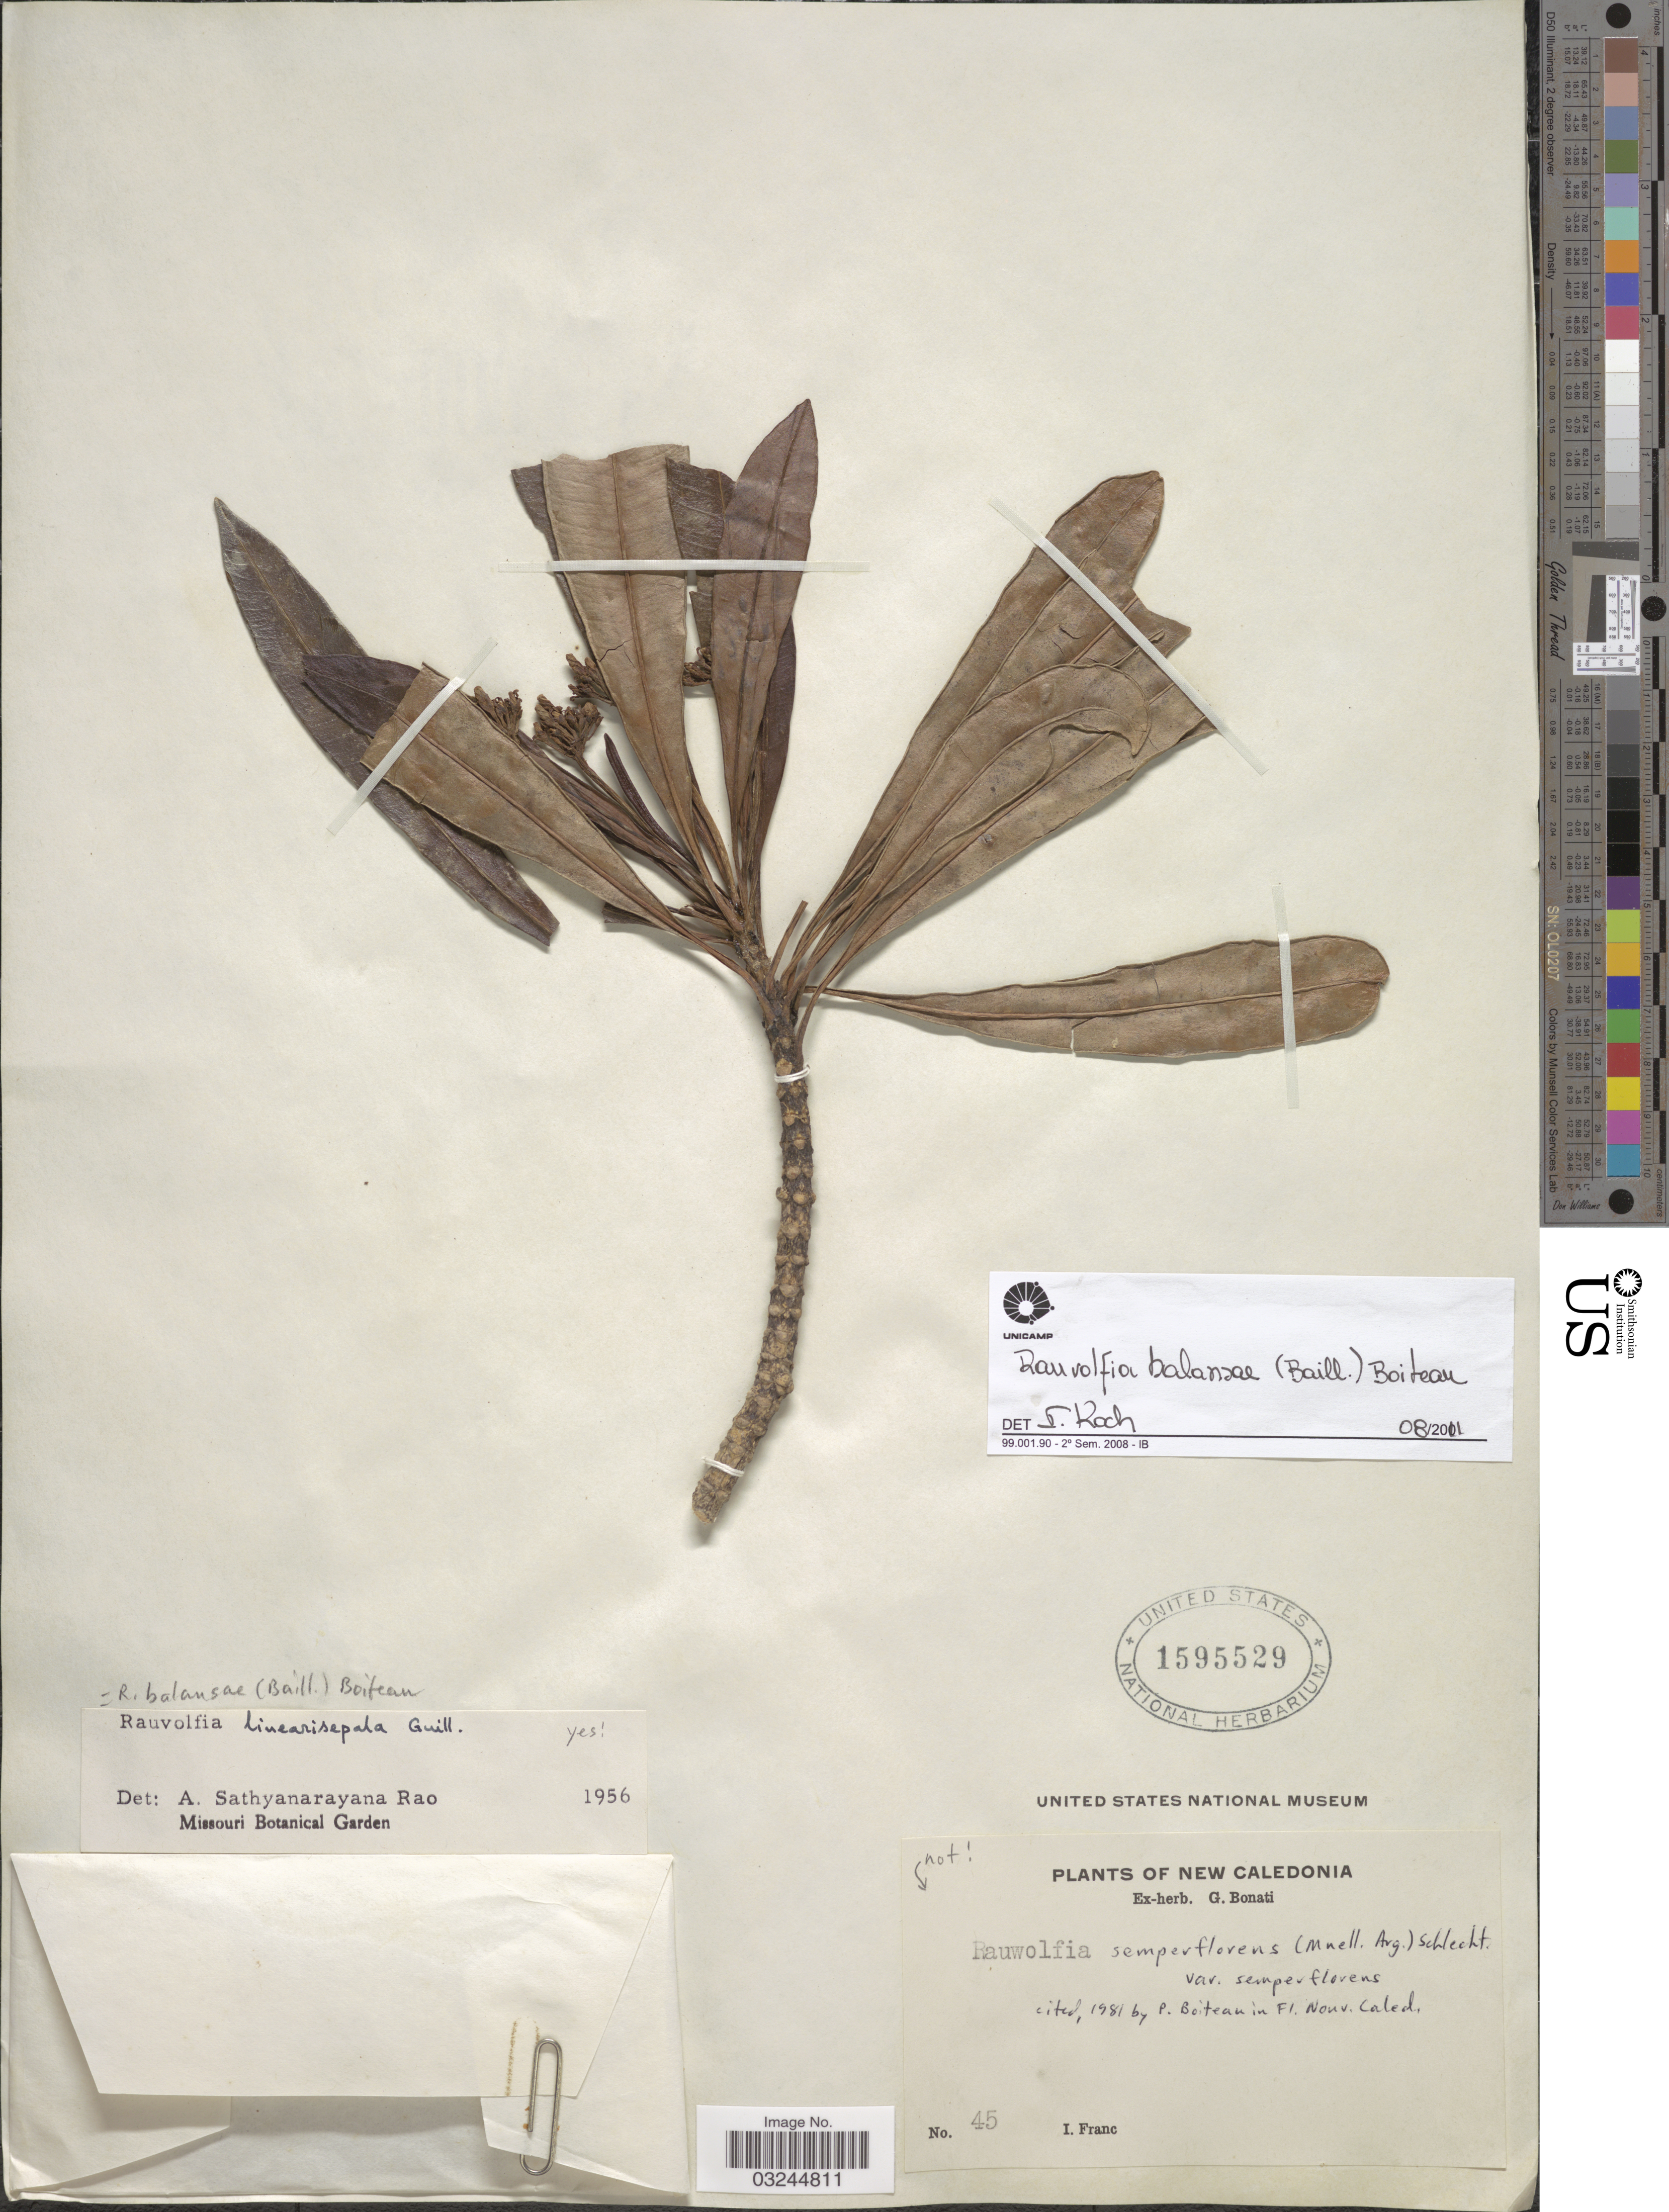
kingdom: Plantae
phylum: Tracheophyta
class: Magnoliopsida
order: Gentianales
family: Apocynaceae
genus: Rauvolfia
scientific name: Rauvolfia balansae subsp. balansae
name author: (Baill.) Boiteau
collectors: I. Franc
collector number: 45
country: New Caledonia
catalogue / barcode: US 1595529